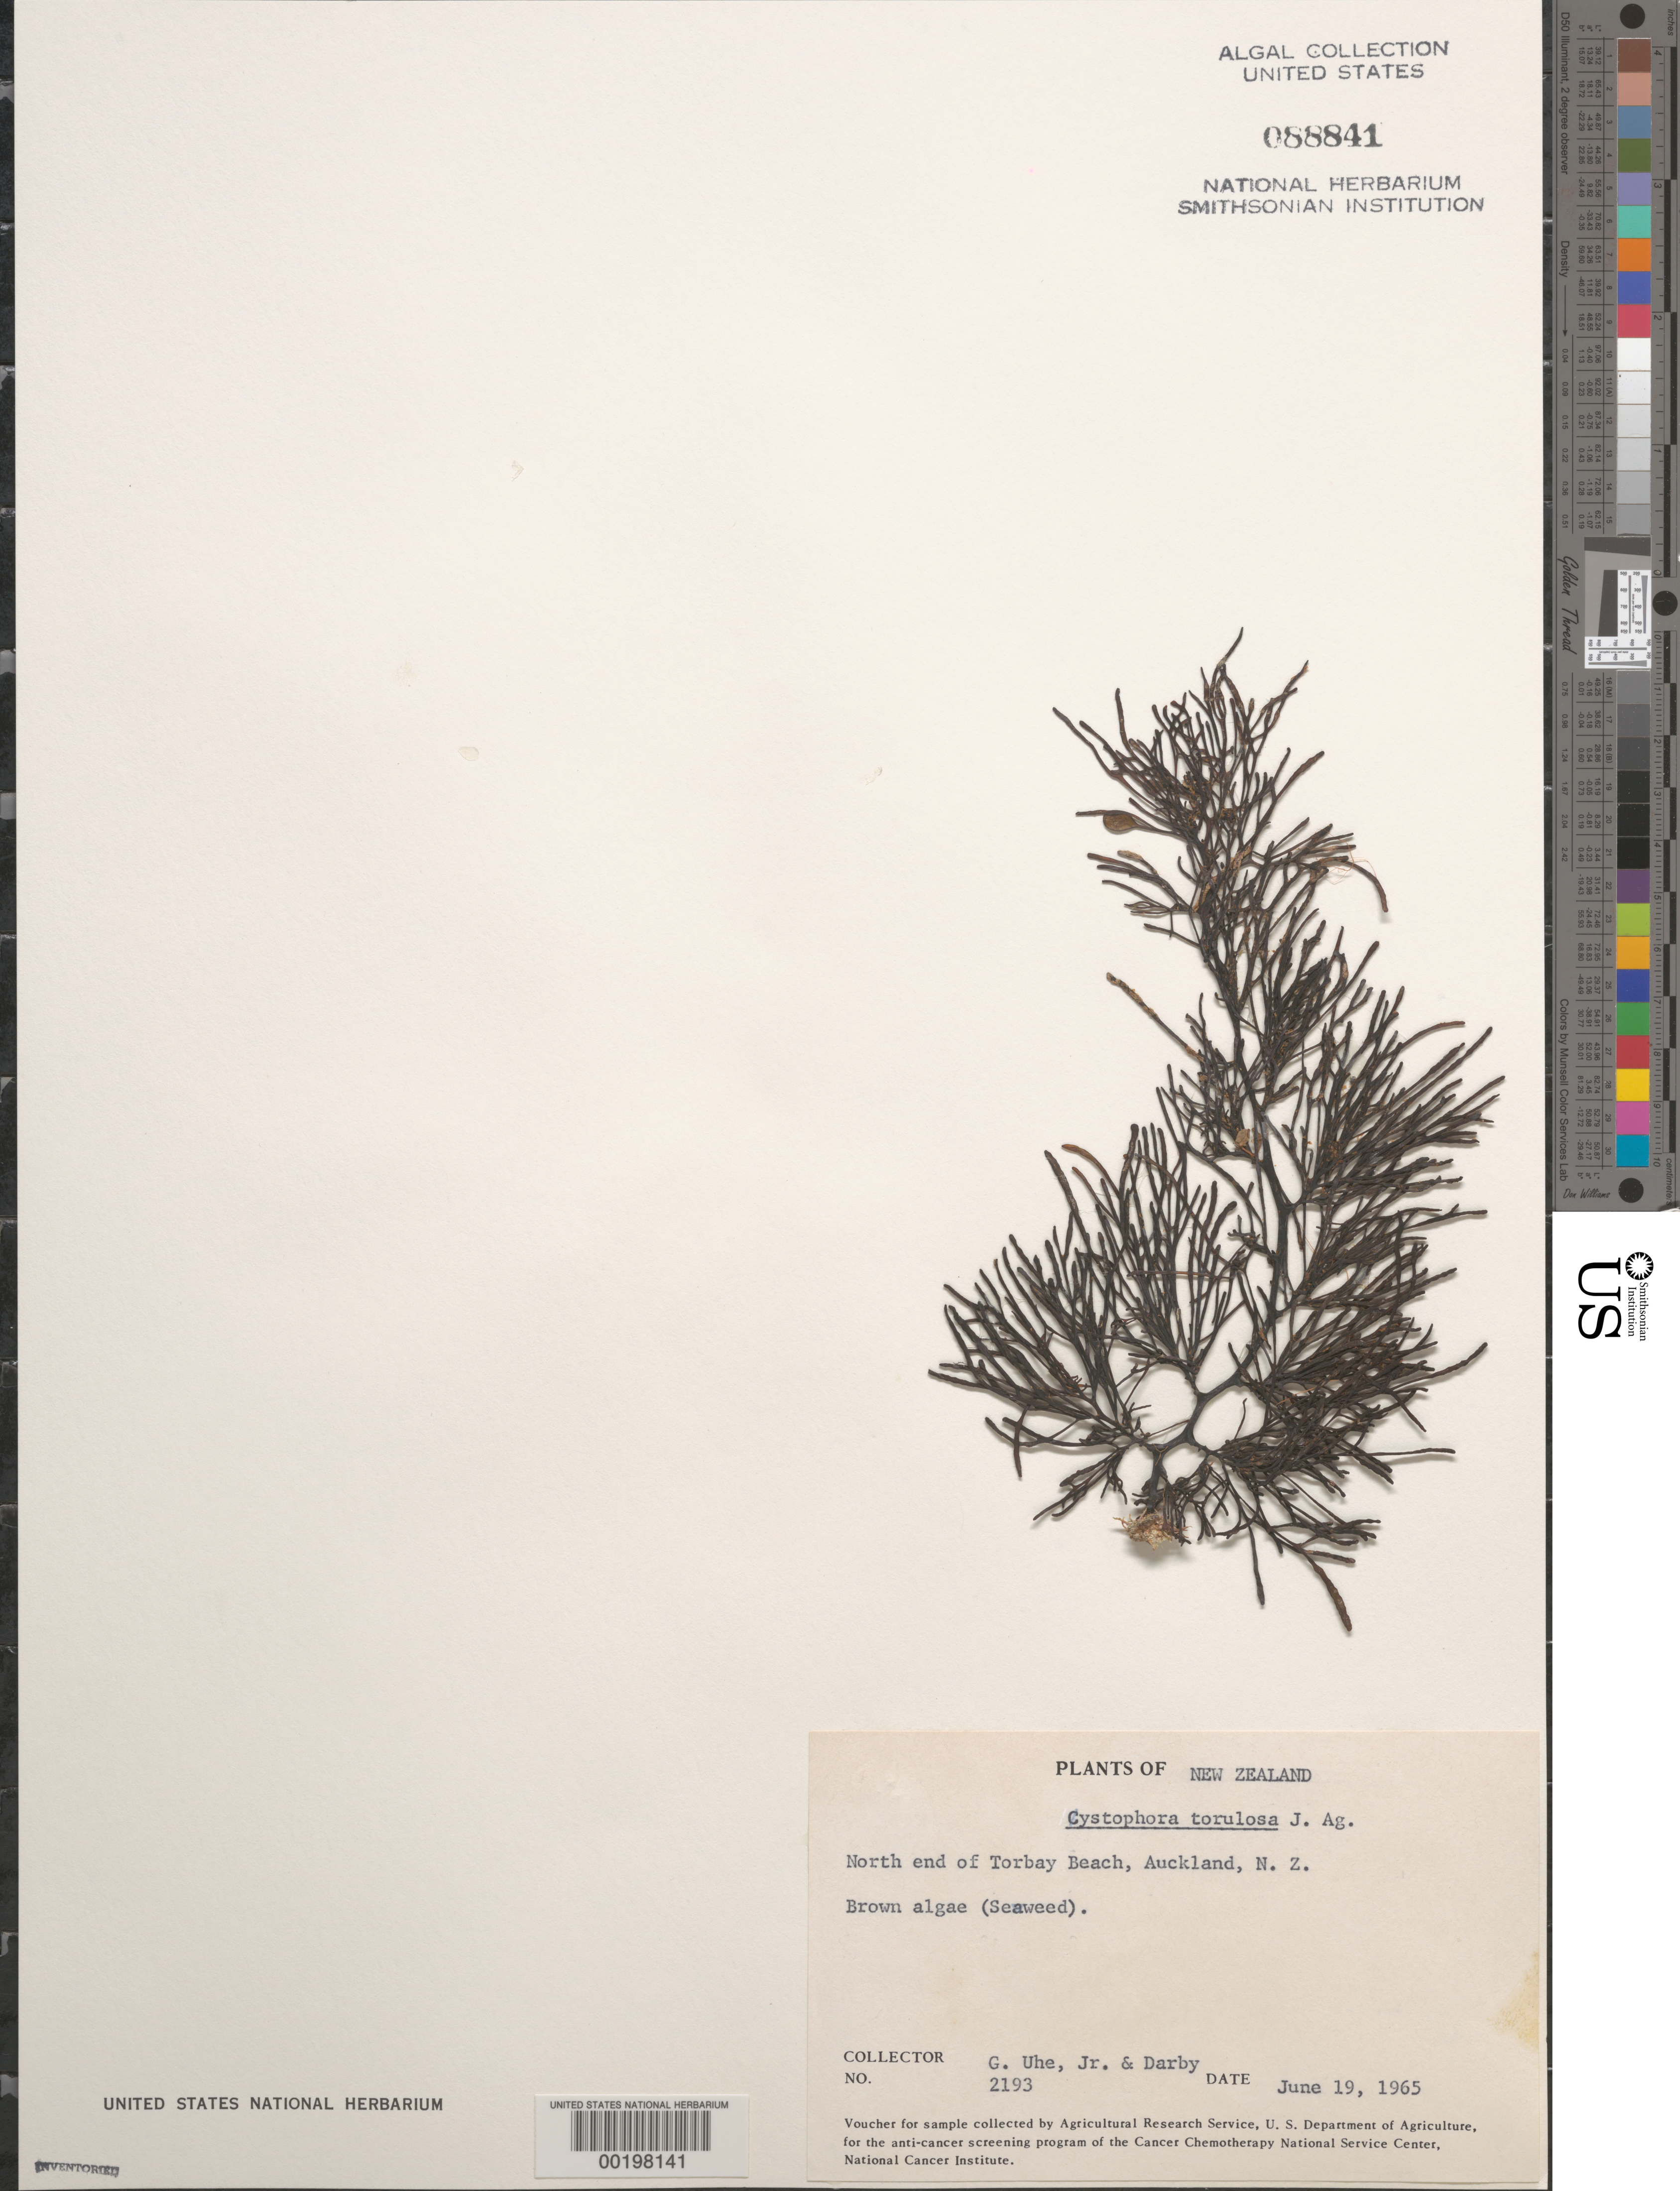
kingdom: Chromista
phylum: Ochrophyta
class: Phaeophyceae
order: Fucales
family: Sargassaceae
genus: Cystophora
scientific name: Cystophora torulosa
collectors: G. Uhe Jr. & -. Darby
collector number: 2193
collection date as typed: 19 Jun 1965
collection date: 1965-06-19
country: New Zealand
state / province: Auckland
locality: Torbay beach, auckland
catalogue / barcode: US 88841